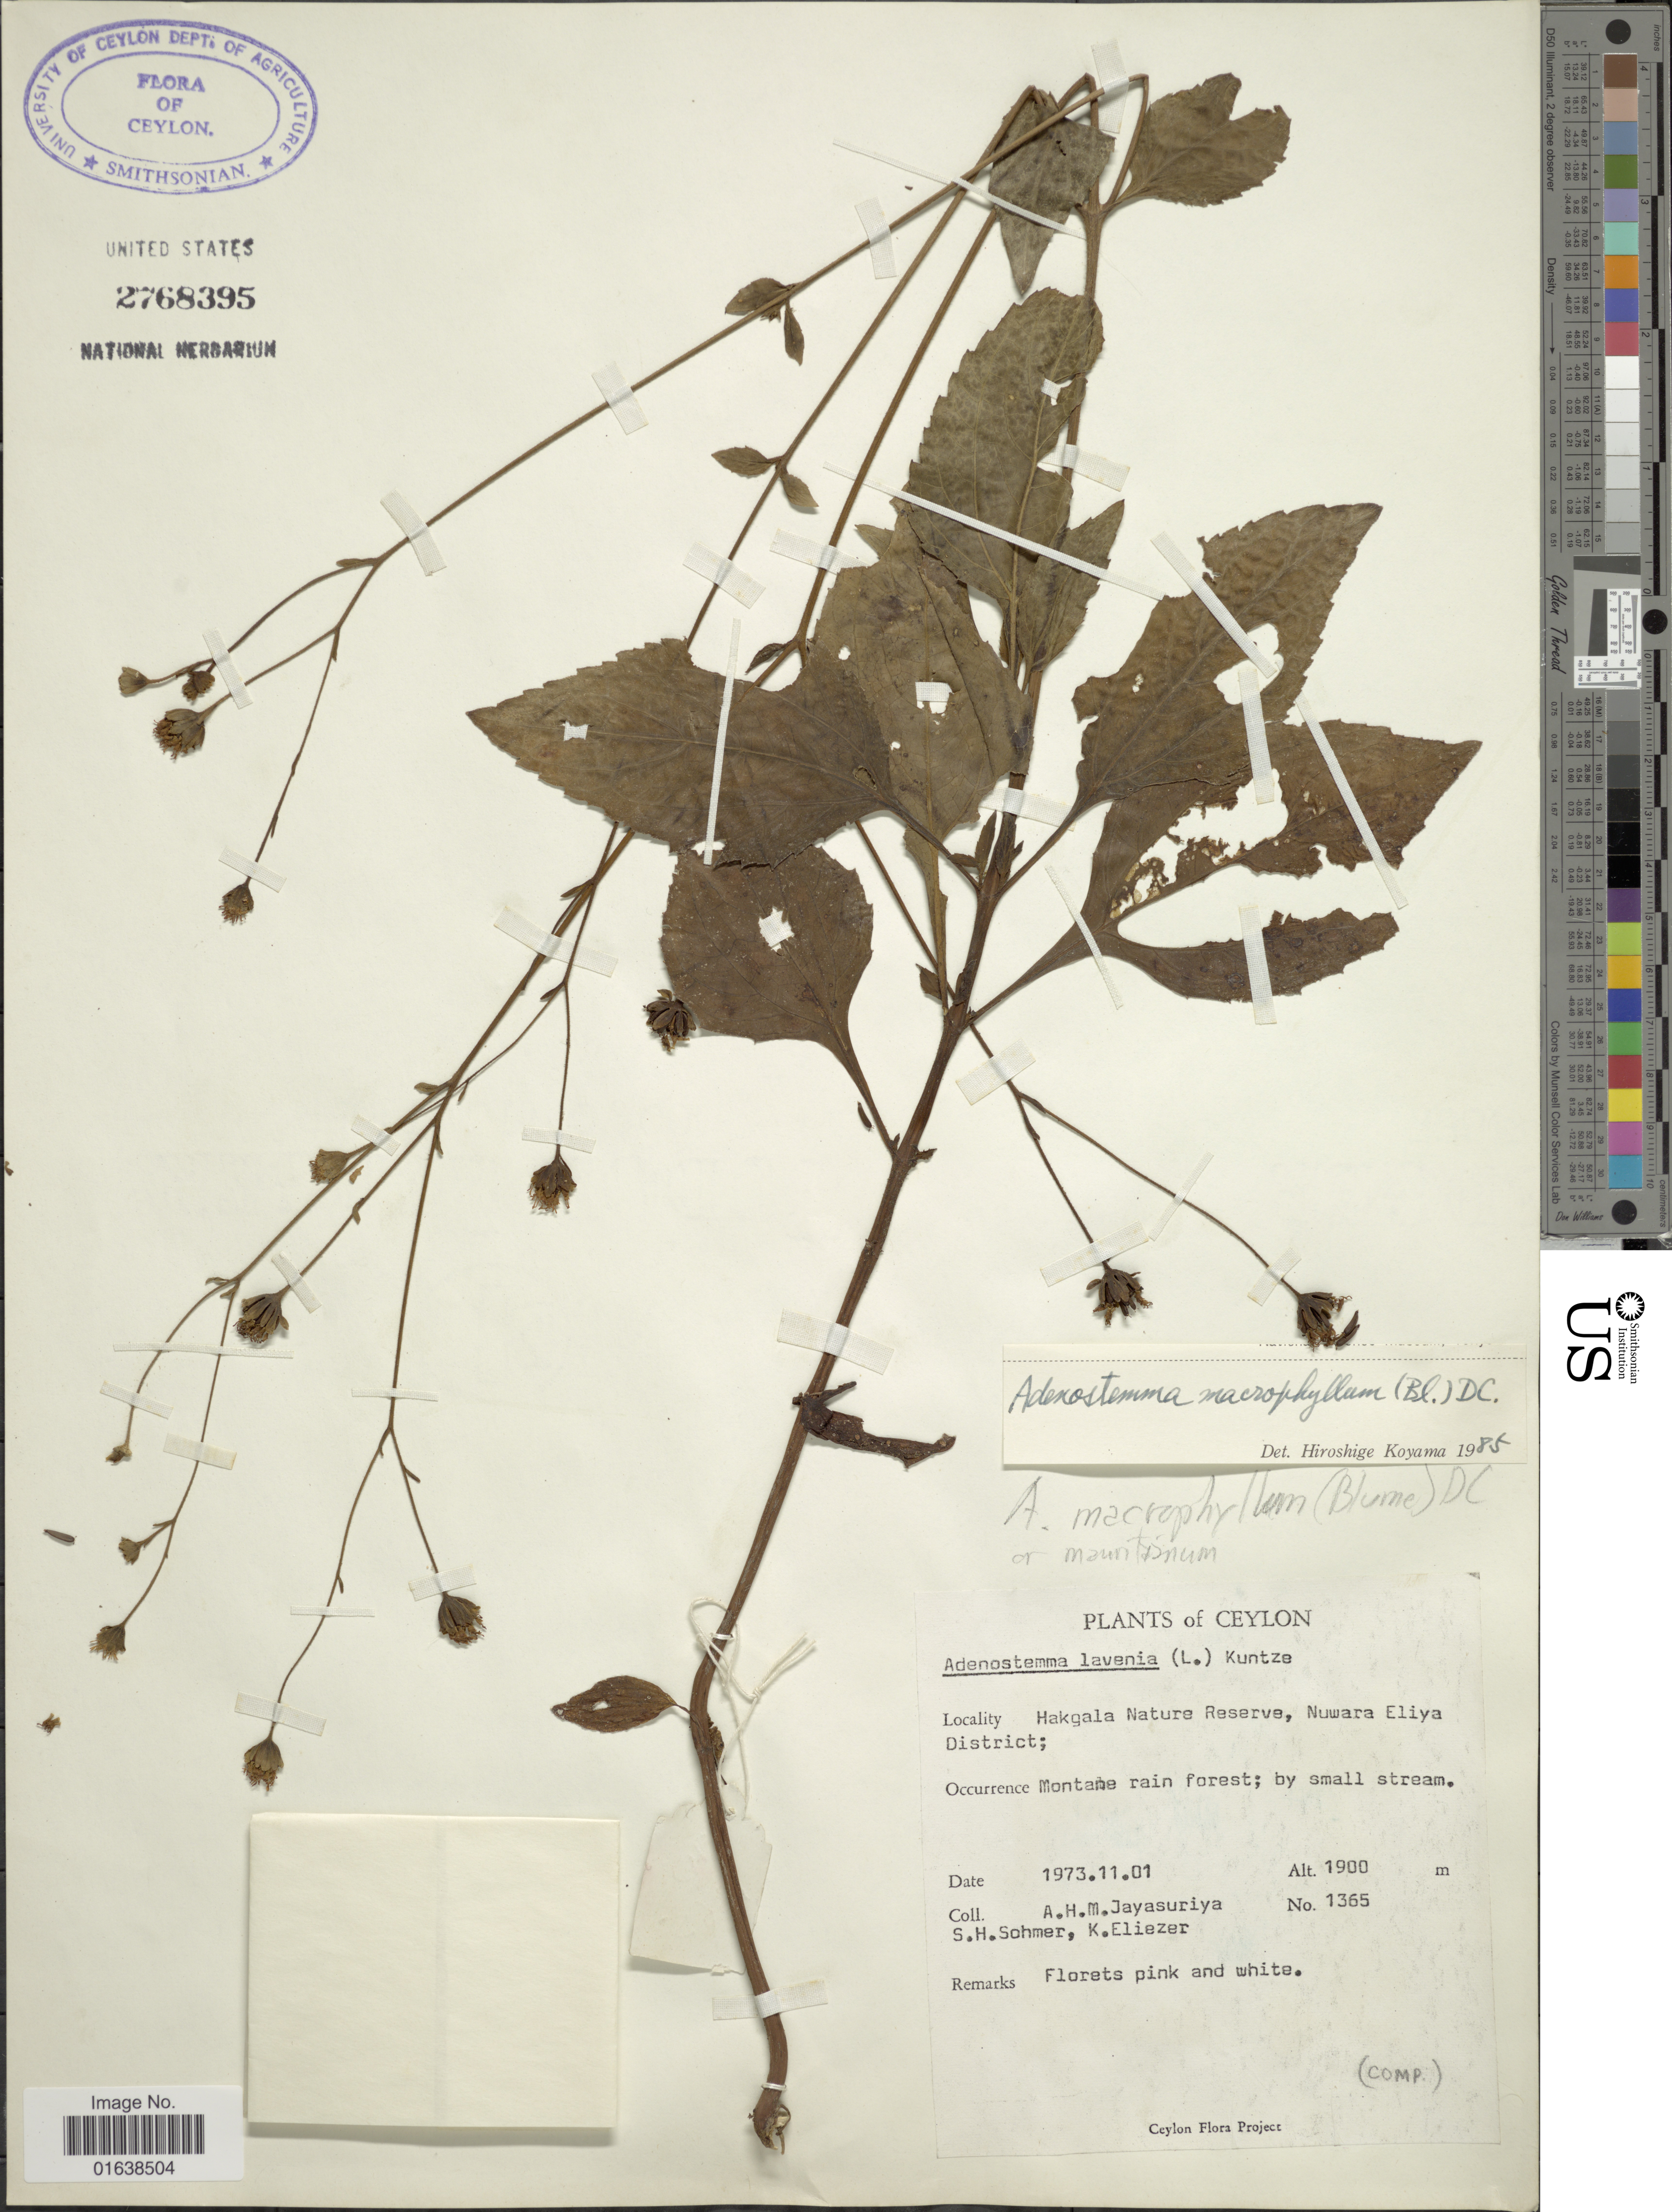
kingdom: Plantae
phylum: Tracheophyta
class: Magnoliopsida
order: Asterales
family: Asteraceae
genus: Adenostemma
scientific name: Adenostemma macrophyllum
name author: (Blume) DC.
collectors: A. H. Jayasuriya, S. H. Sohmer & K. Eliezer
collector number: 1365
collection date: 1973-11-01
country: Sri Lanka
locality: Ceylon. Hakgala Nature Reserve, Nuwara Eliya District. Montane rain forest; by small stream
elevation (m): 1900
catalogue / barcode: US 2768395